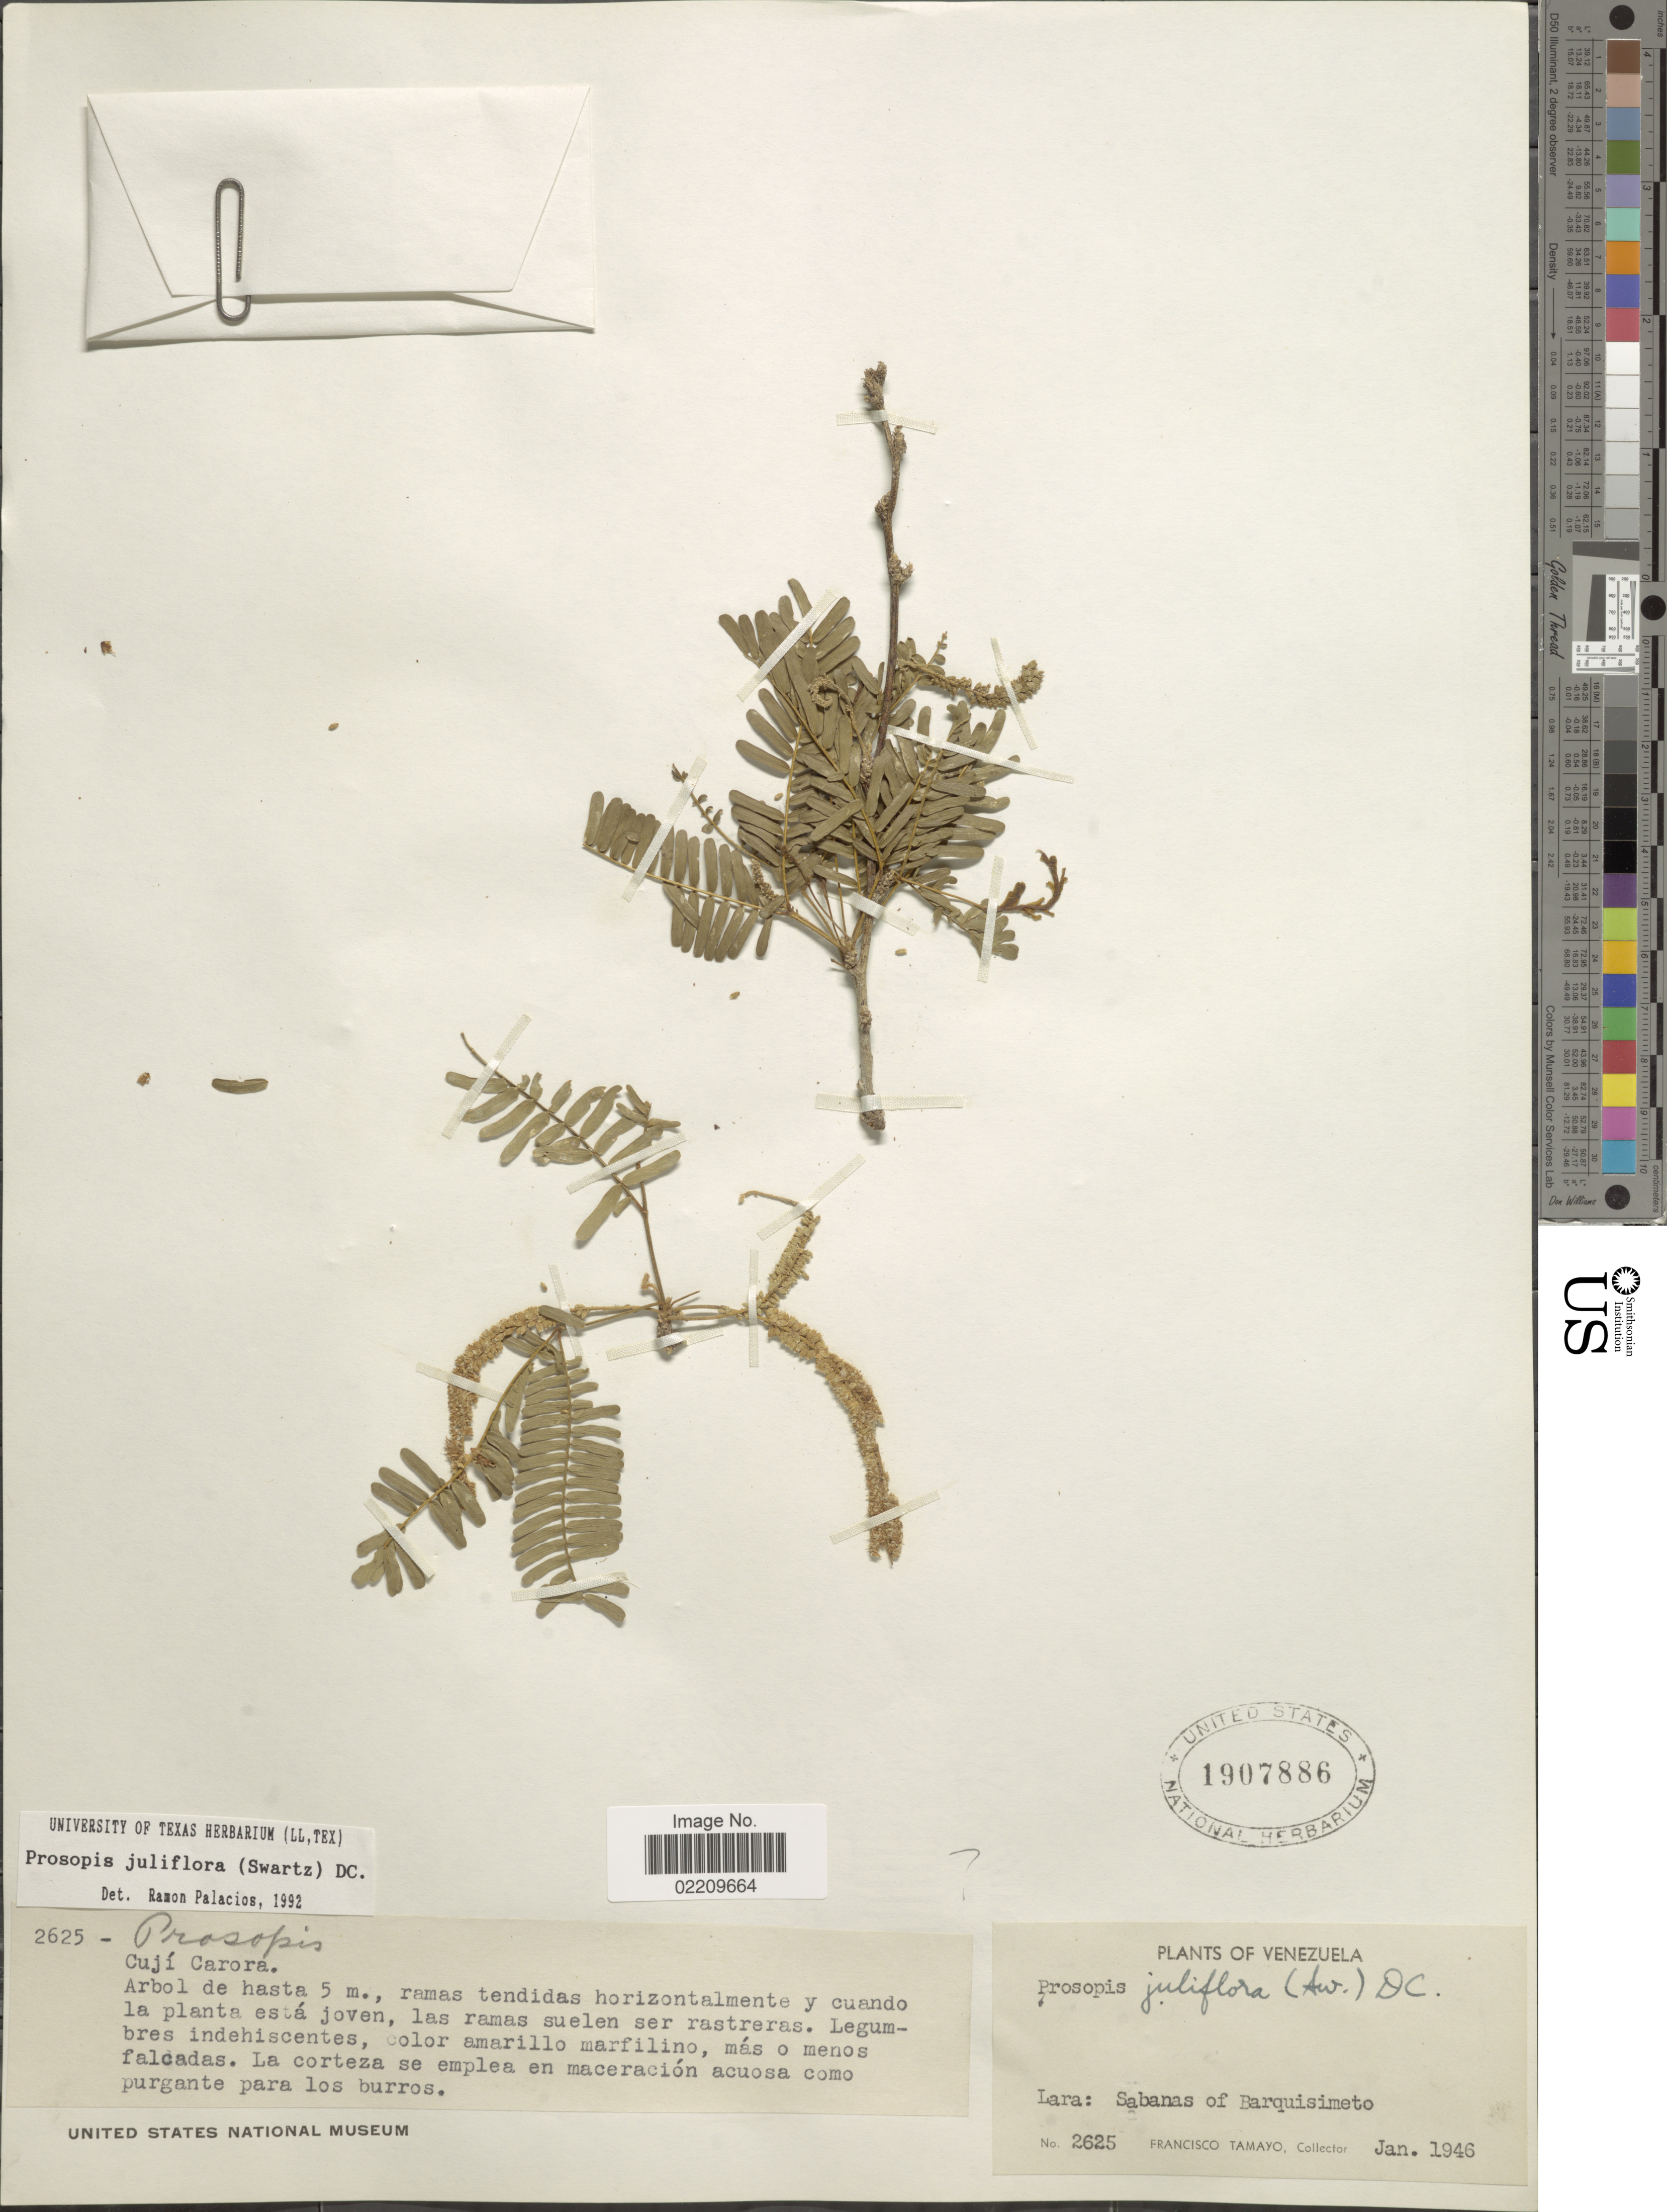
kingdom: Plantae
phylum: Tracheophyta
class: Magnoliopsida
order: Fabales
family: Fabaceae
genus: Neltuma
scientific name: Neltuma juliflora var. juliflora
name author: (Sw.) Raf.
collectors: F. Tamayo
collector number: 2625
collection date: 1946-01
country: Venezuela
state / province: Lara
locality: Sabanas of Barquisimeto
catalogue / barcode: US 1907886